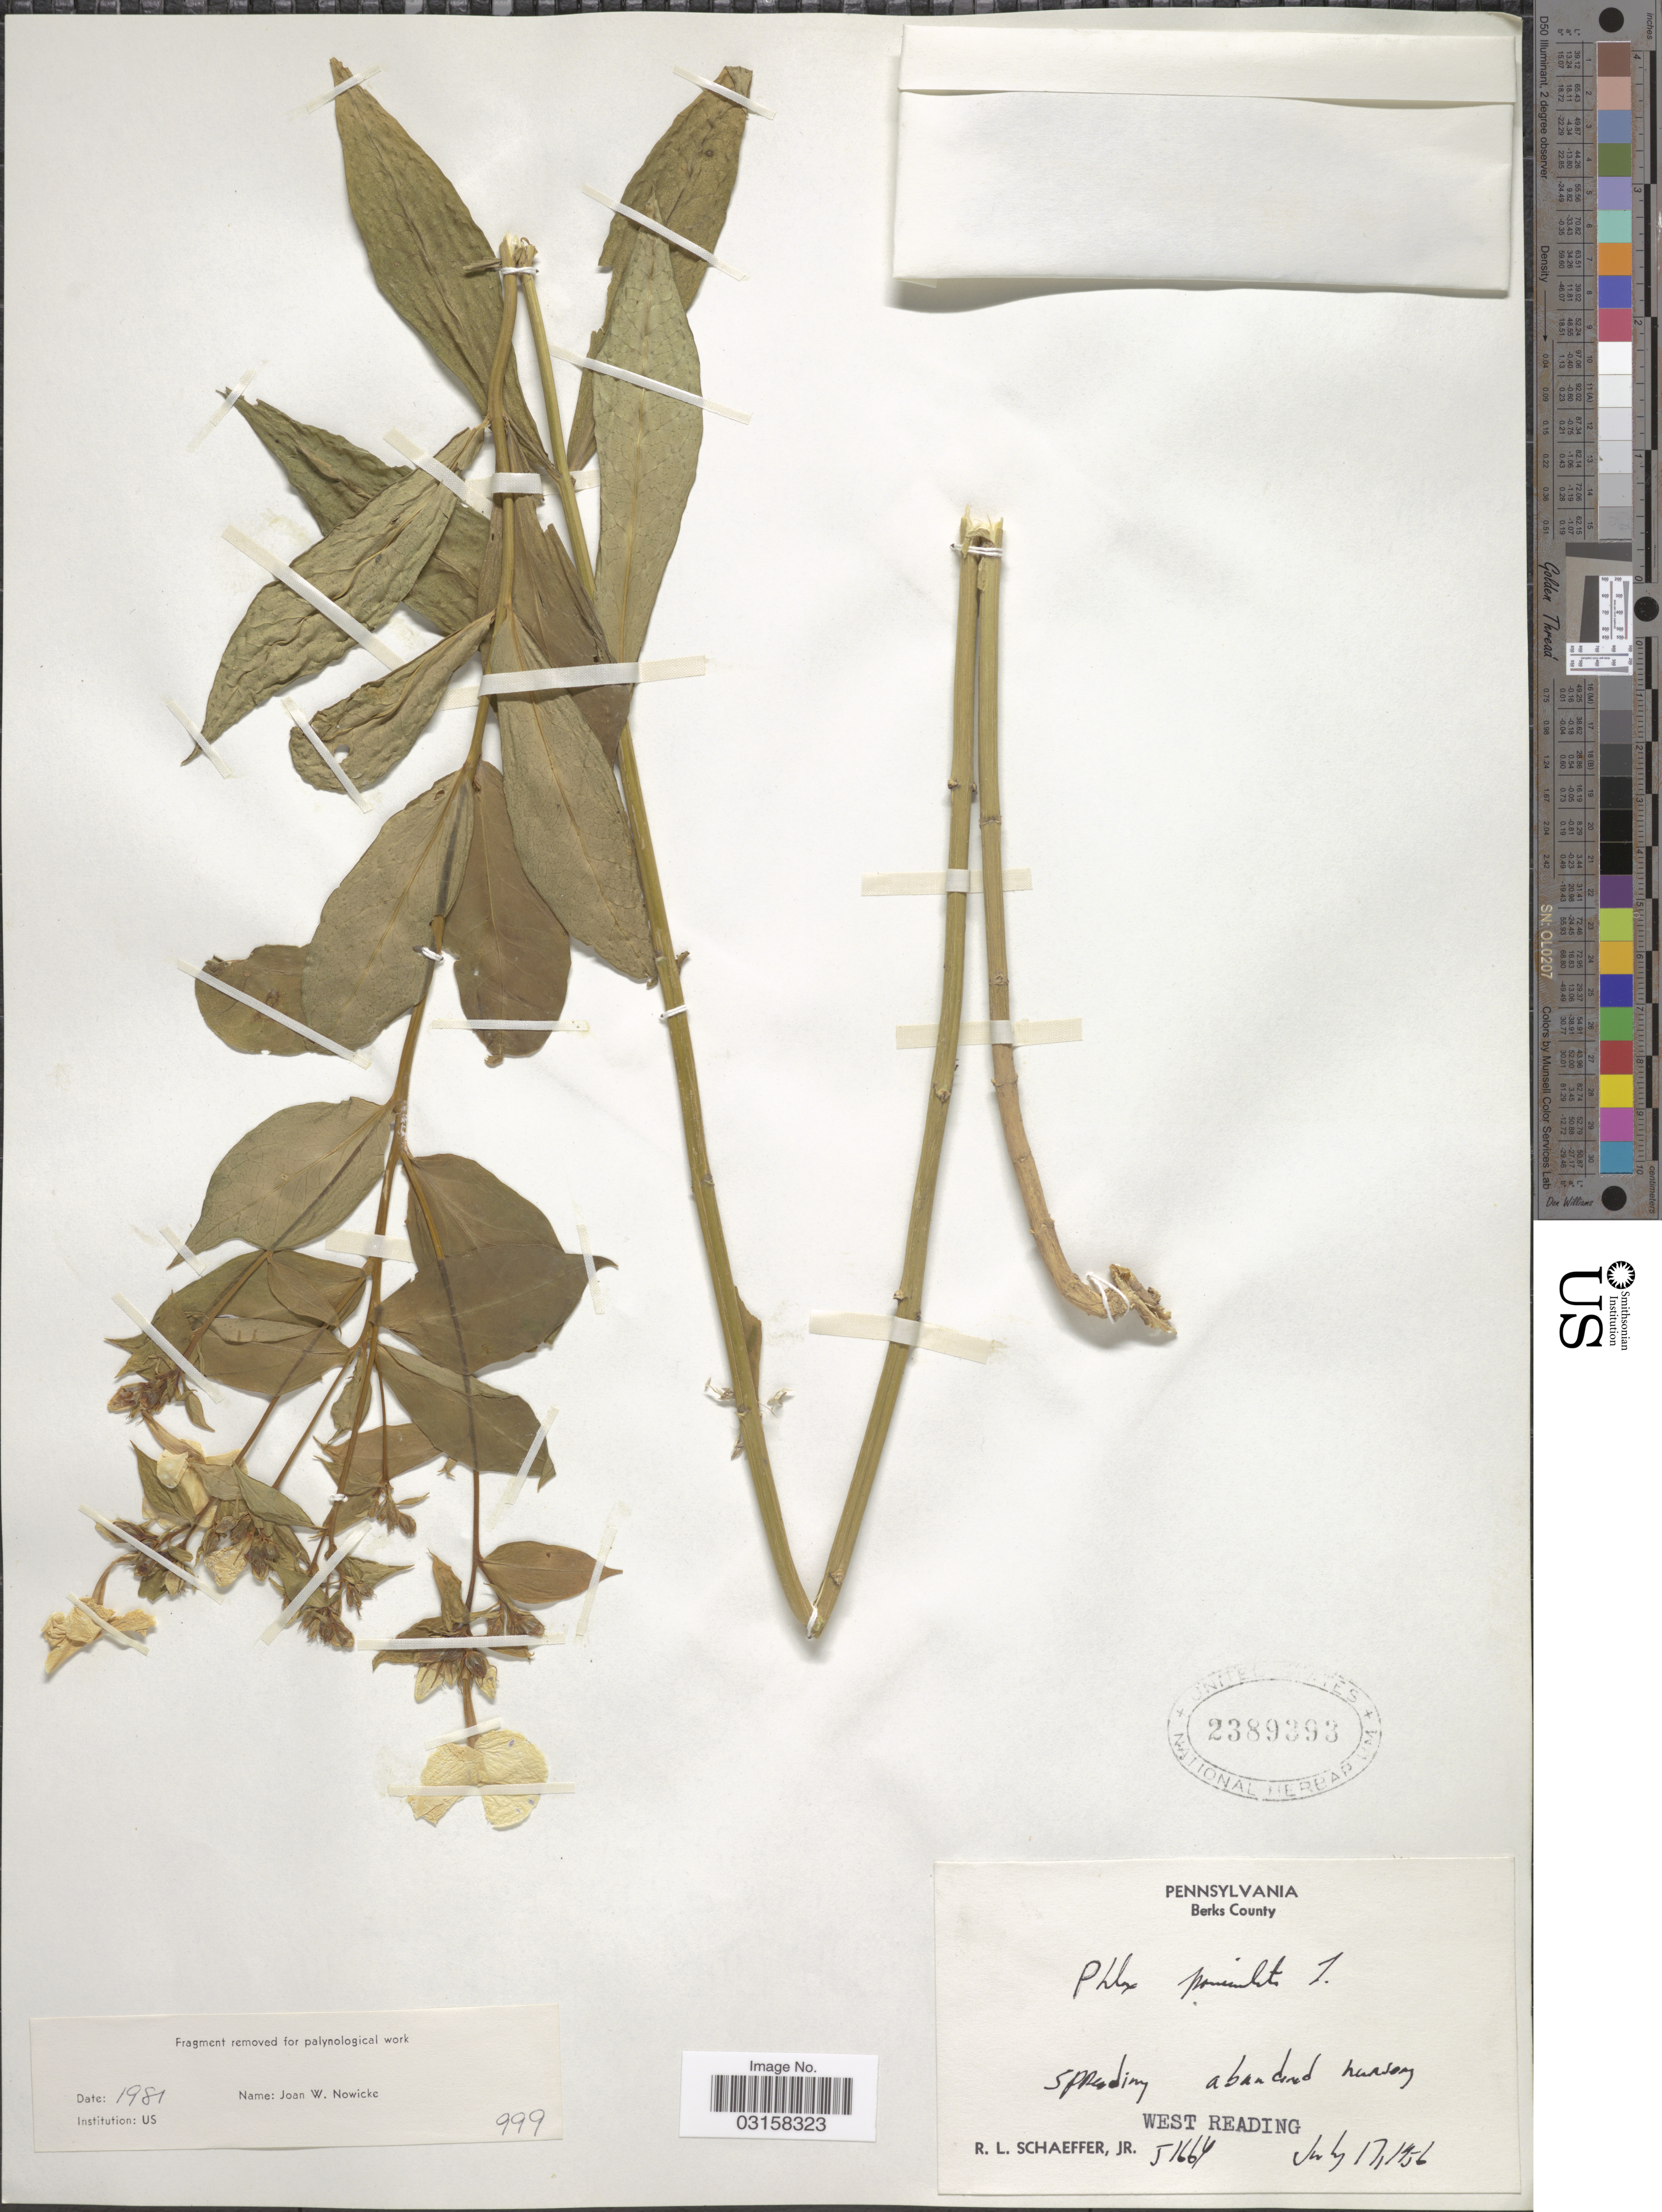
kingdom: Plantae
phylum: Tracheophyta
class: Magnoliopsida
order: Ericales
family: Polemoniaceae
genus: Phlox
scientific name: Phlox paniculata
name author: L.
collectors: R. L. Schaeffer Jr.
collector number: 51664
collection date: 1956-07-17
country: United States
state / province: Pennsylvania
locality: Berks County. Spreading abandoned nursey. West Reading.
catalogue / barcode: US 2389393